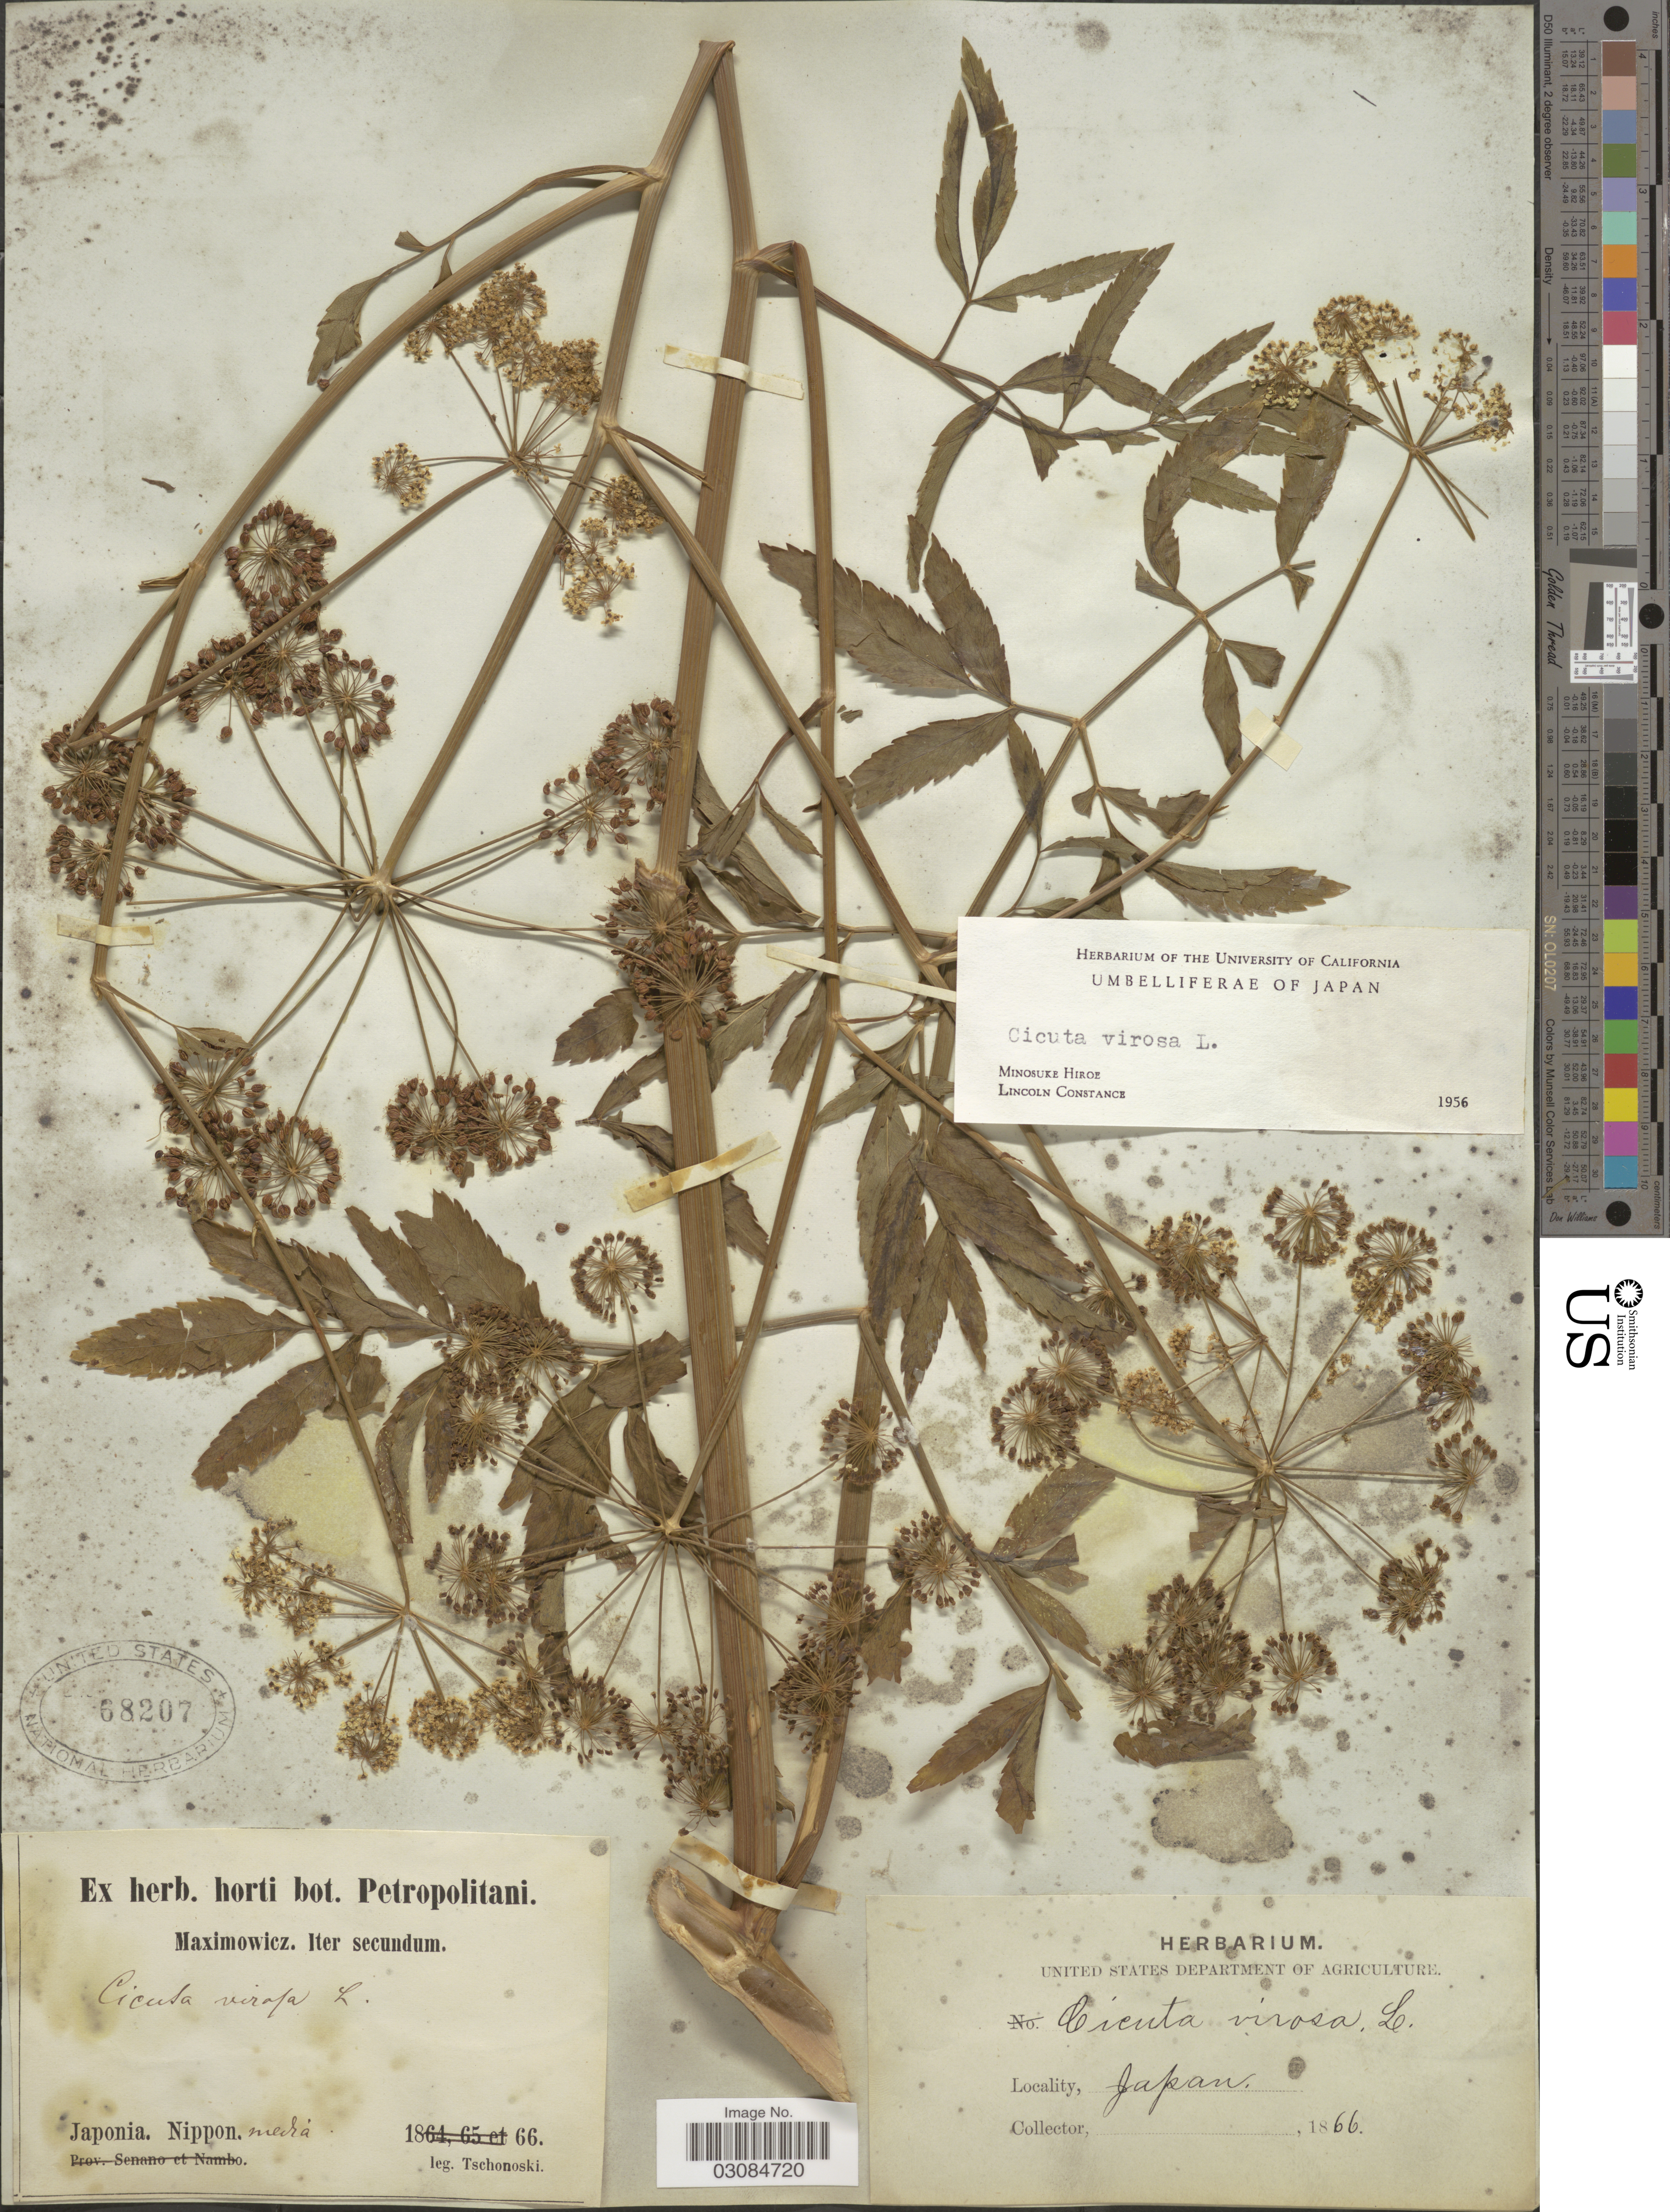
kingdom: Plantae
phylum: Tracheophyta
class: Magnoliopsida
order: Apiales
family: Apiaceae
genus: Cicuta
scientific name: Cicuta virosa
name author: L.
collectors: -. Tschonoski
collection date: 1866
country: Japan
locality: Nippon media.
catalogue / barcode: US 68207